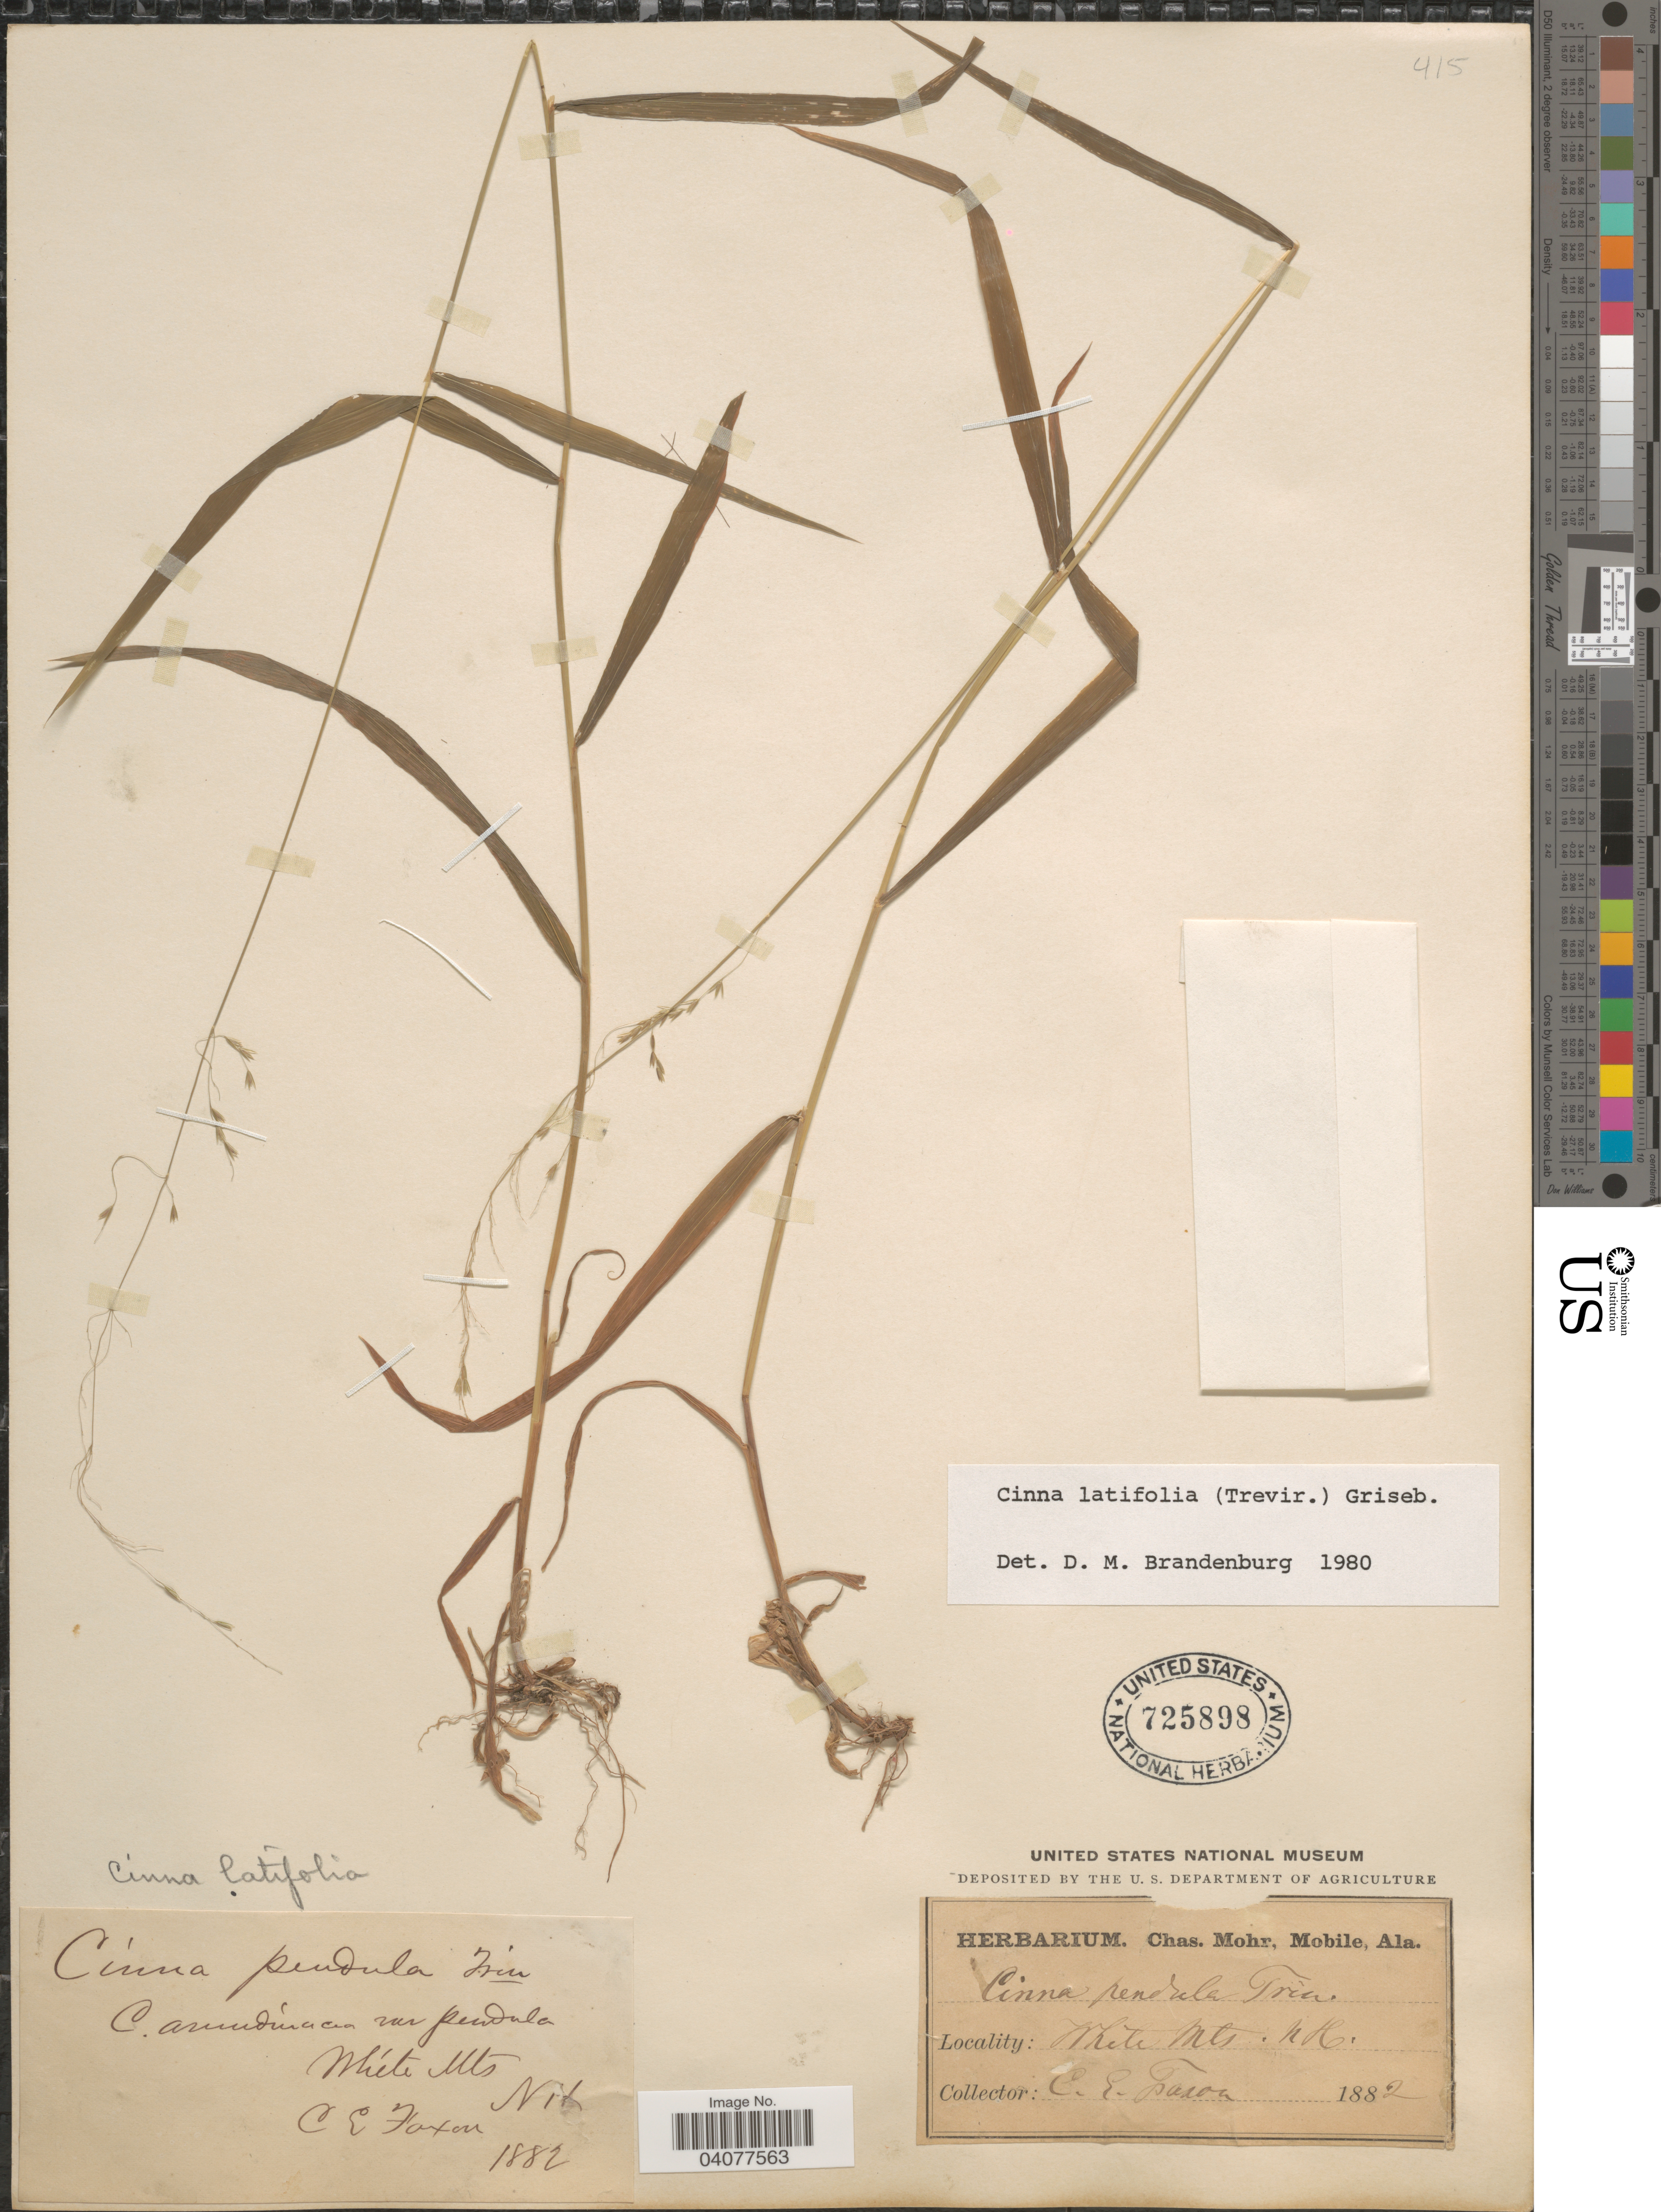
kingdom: Plantae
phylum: Tracheophyta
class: Liliopsida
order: Poales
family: Poaceae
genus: Cinna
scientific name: Cinna latifolia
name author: (Trevir. ex Goeppert) Griseb.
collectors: C. Faxon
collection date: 1882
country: United States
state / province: New Hampshire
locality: White Mts.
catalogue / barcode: US 725898